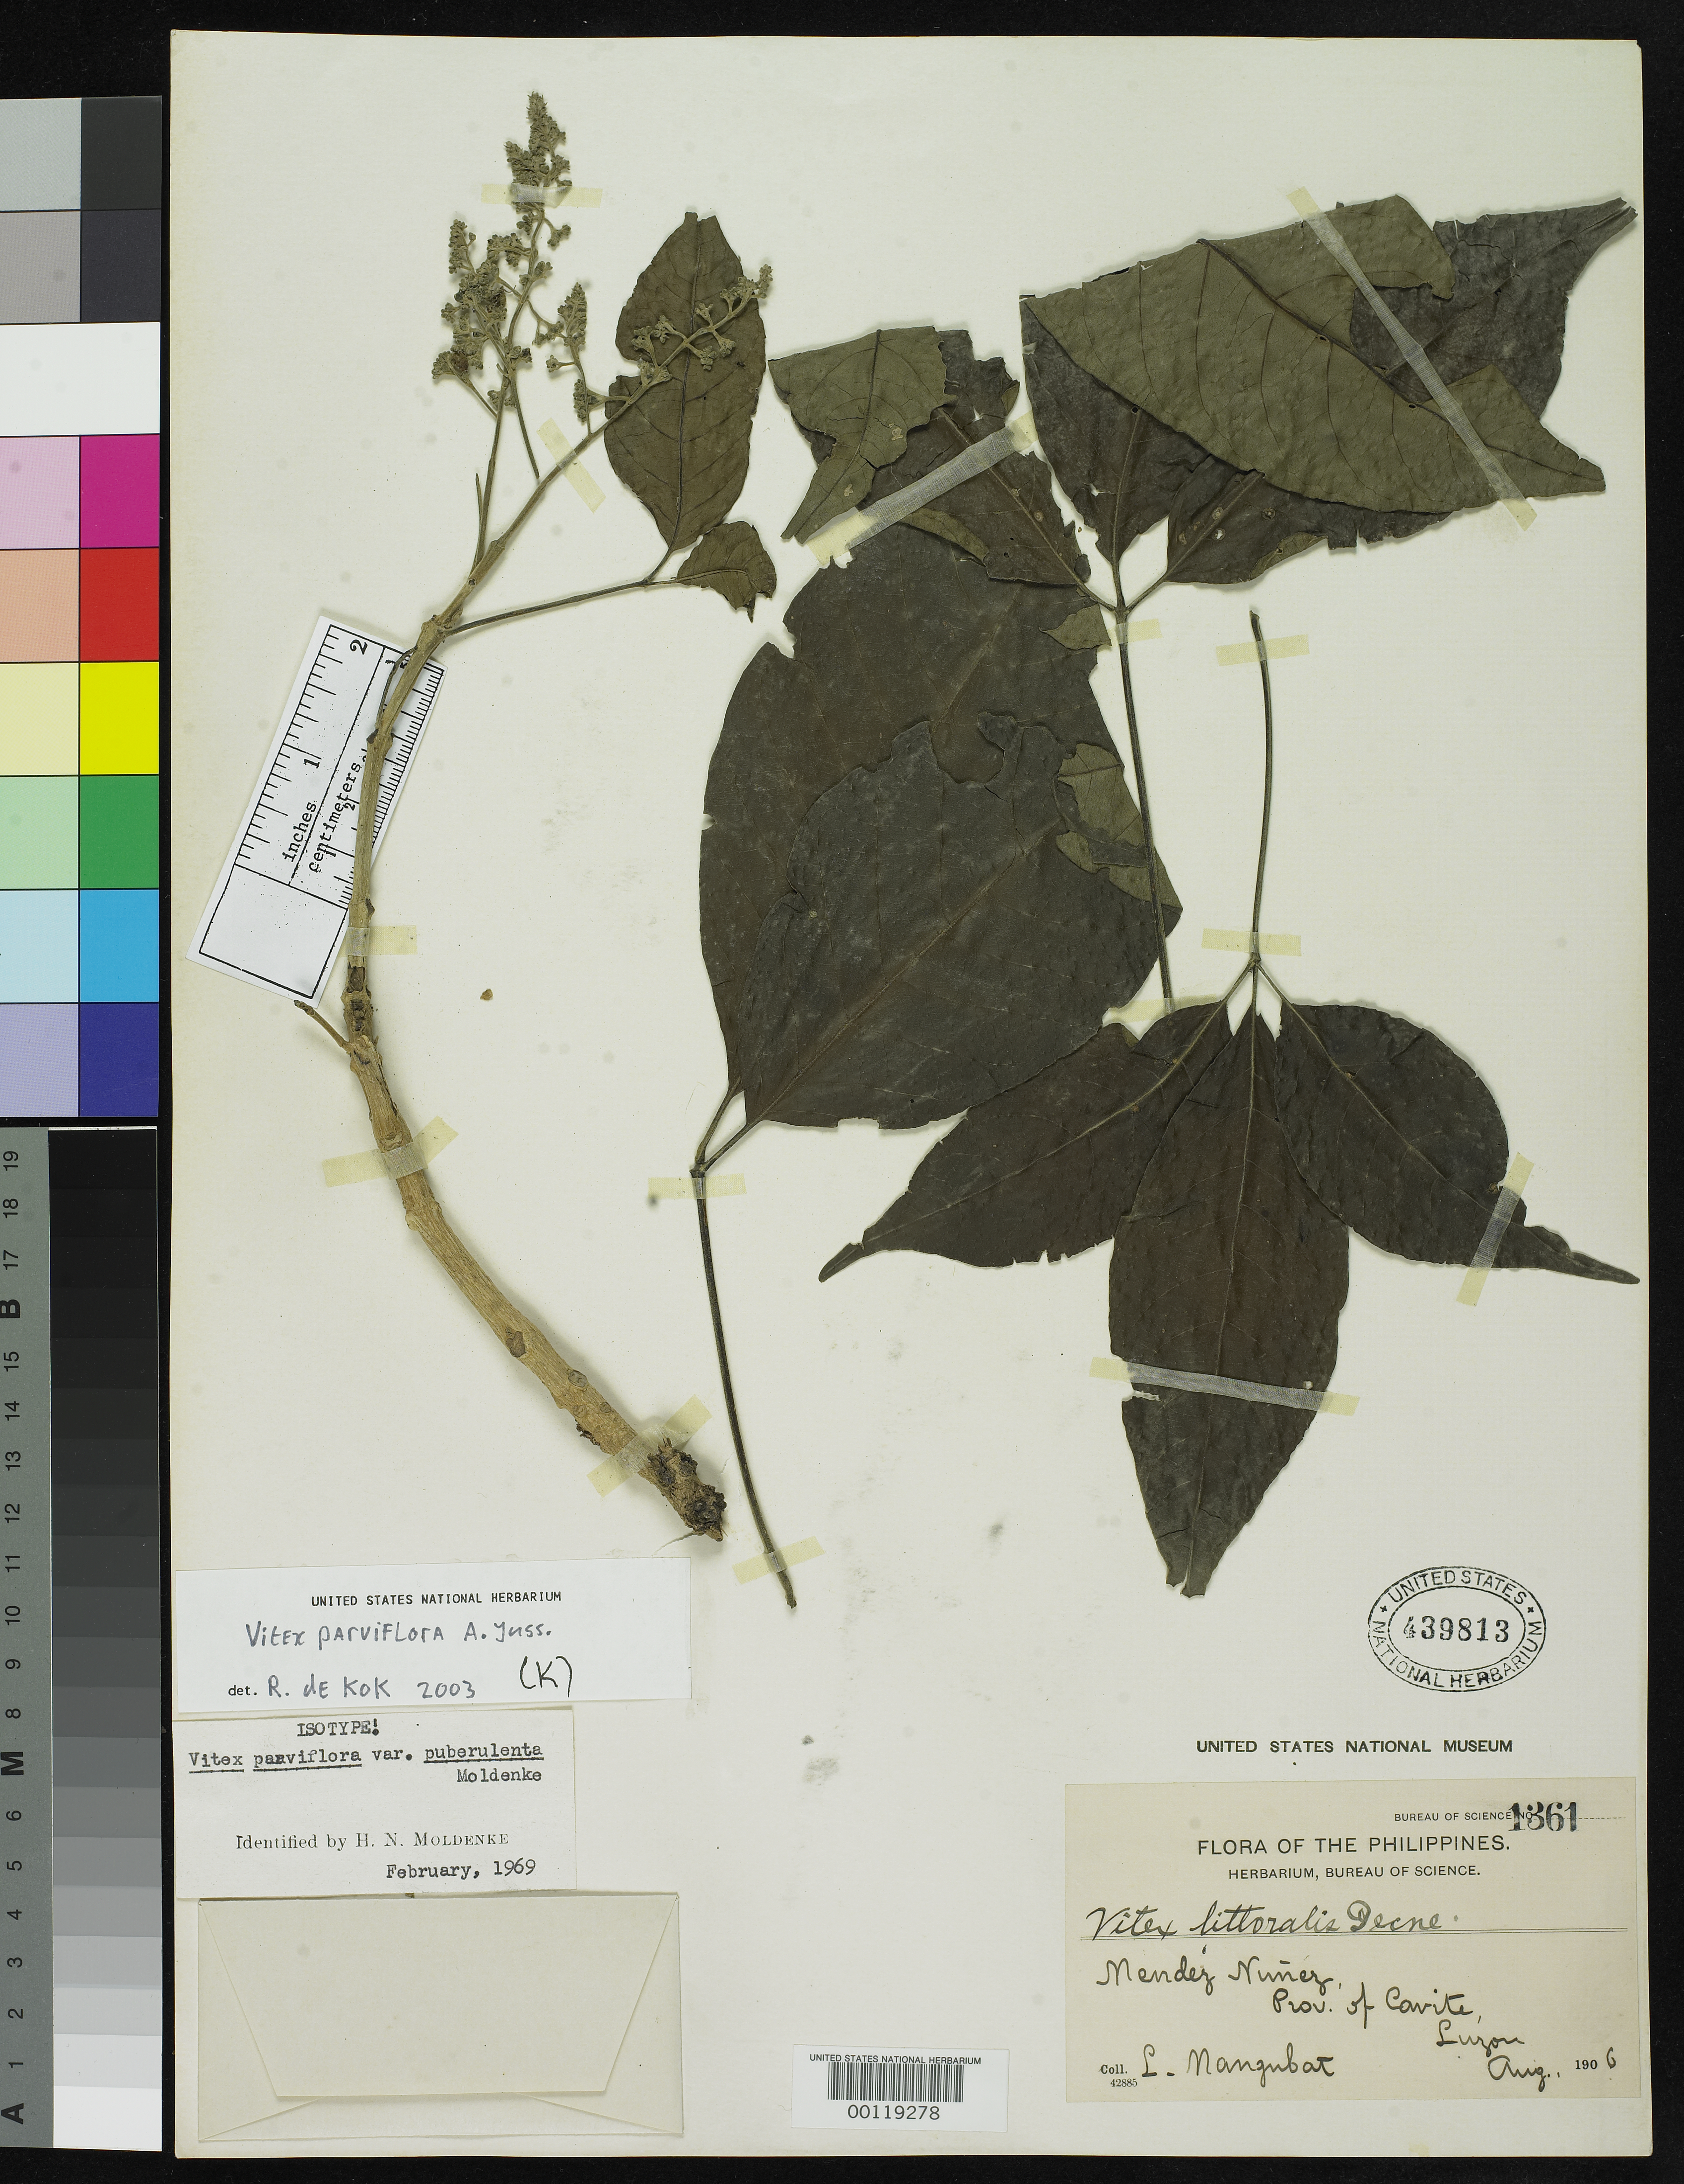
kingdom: Plantae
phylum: Tracheophyta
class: Magnoliopsida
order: Lamiales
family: Lamiaceae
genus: Vitex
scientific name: Vitex parviflora var. puberulenta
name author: Moldenke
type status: Isotype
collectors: L. Mangubat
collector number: Bur. Sci. 1361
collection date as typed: Aug 1906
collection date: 1906-08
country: Philippines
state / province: Calabarzon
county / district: Cavite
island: Luzon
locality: Mendez Nunez.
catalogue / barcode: US 439813